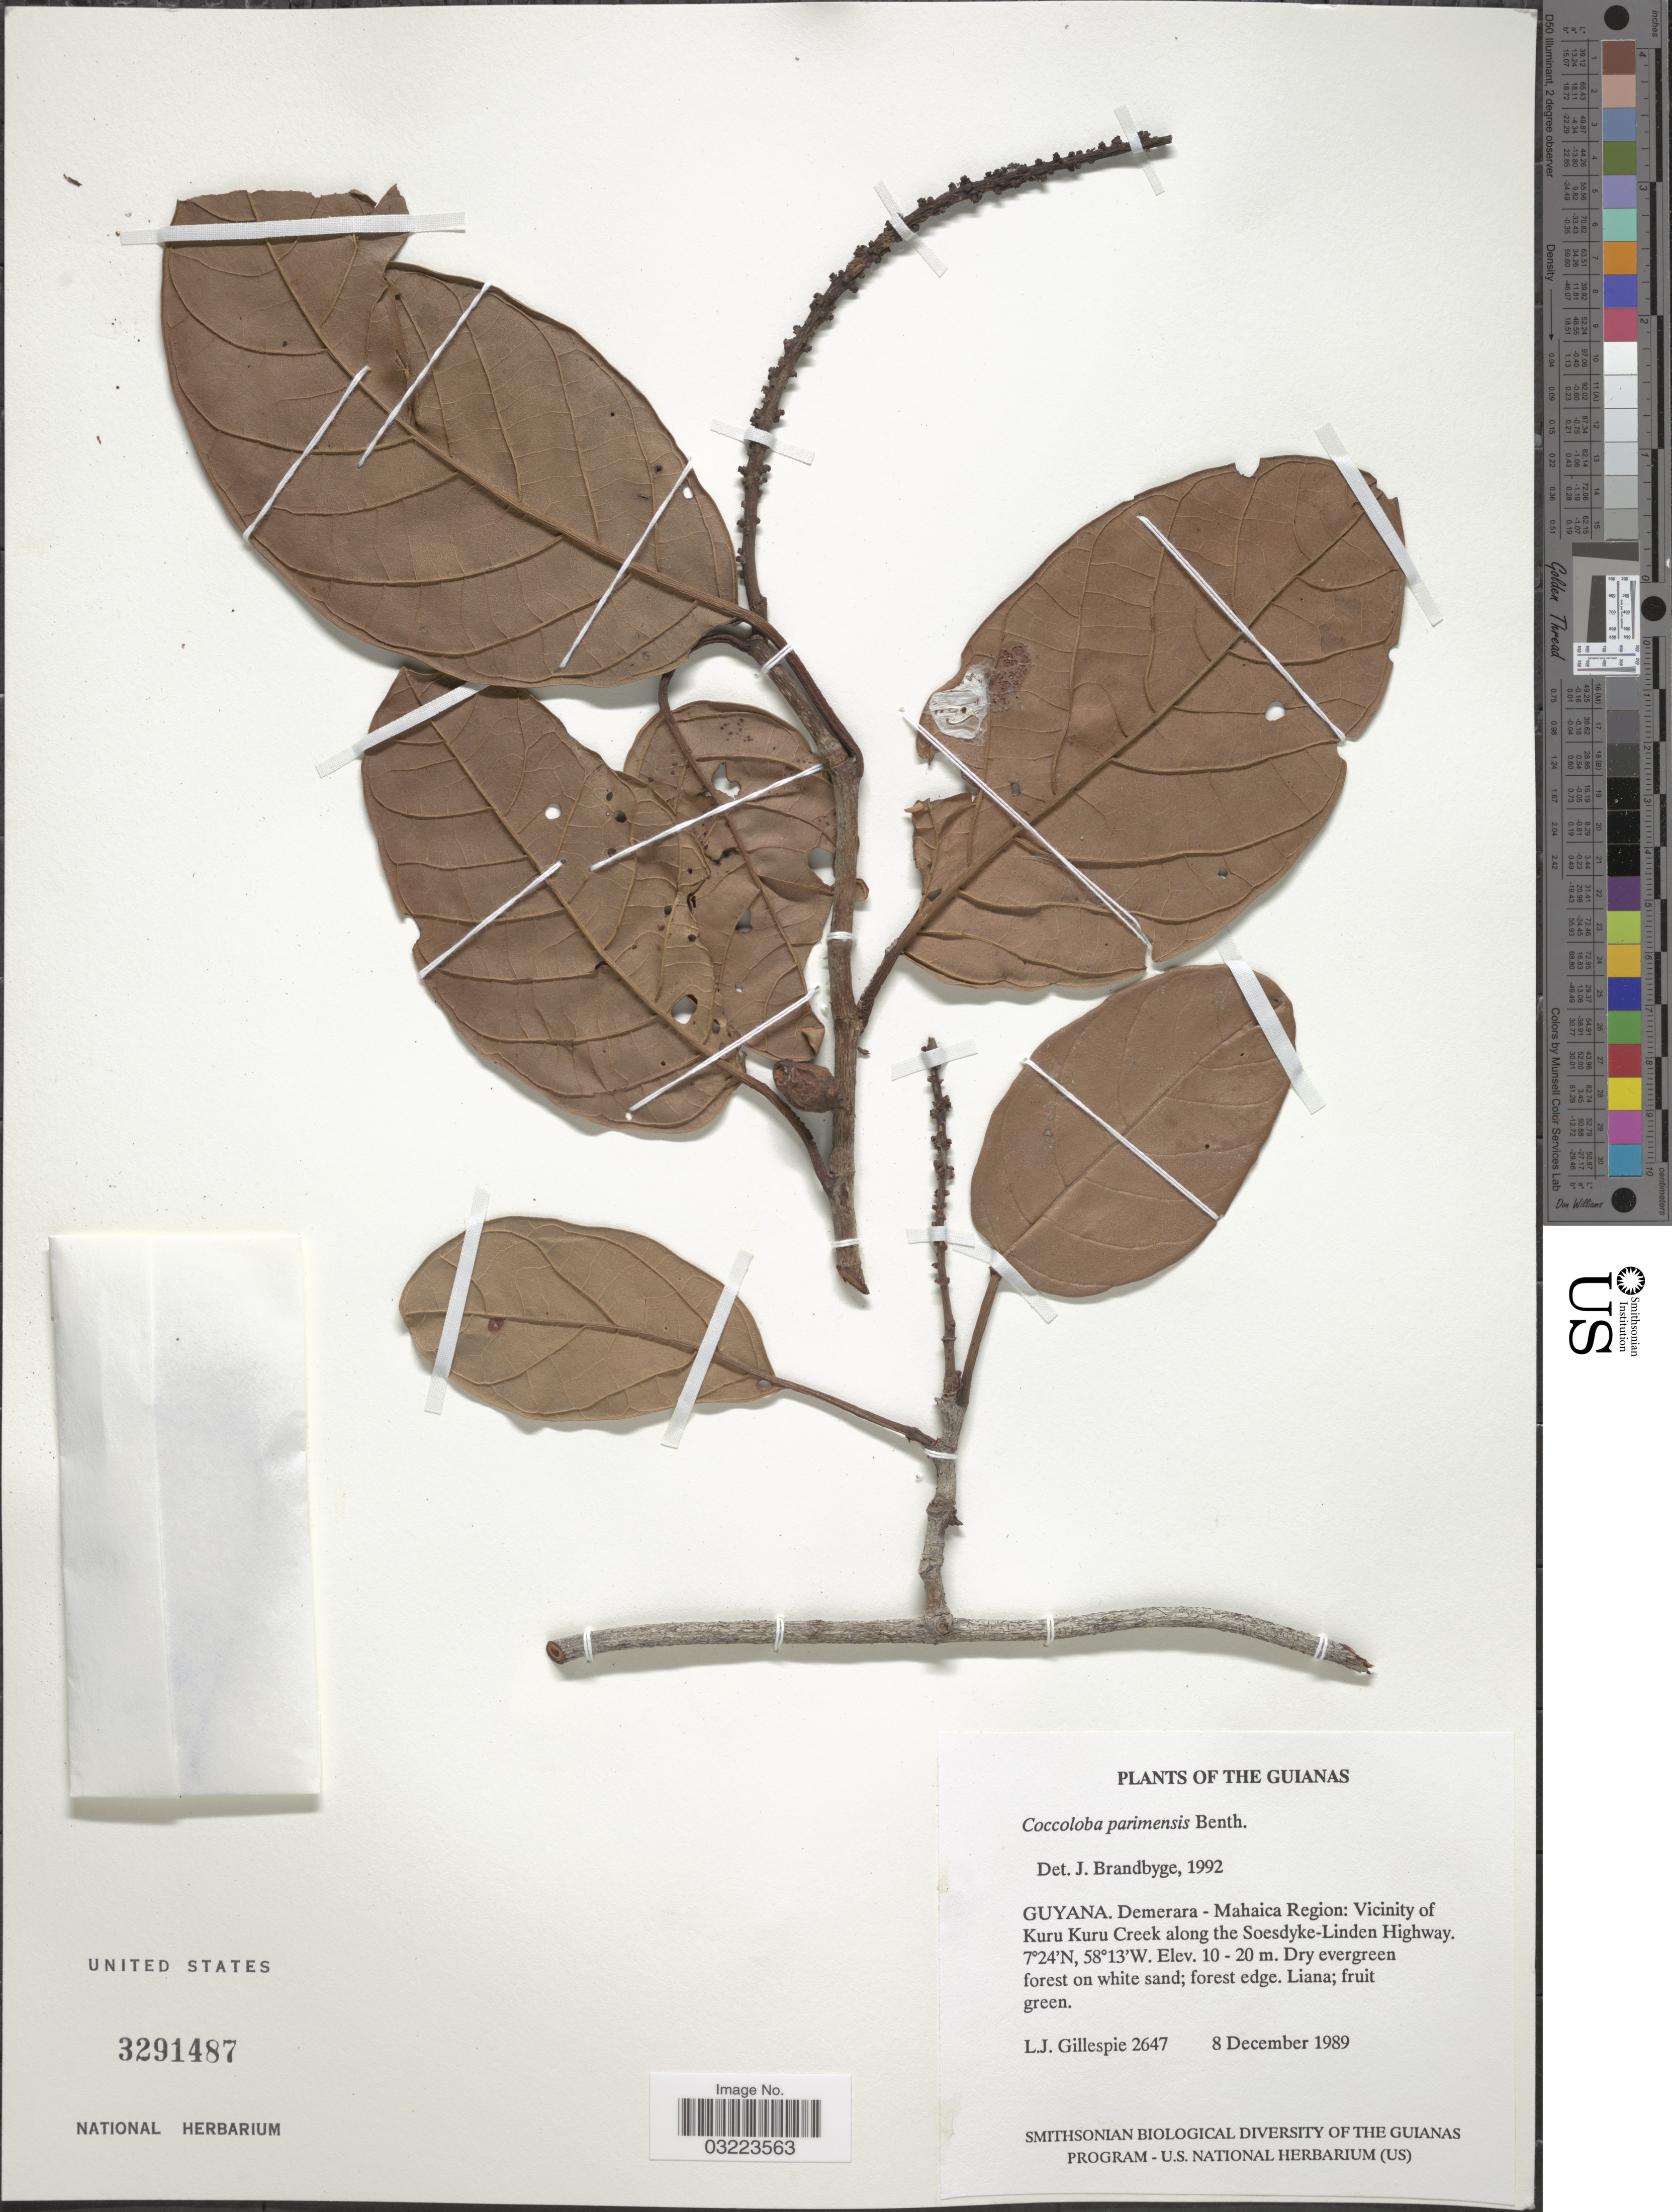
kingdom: Plantae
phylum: Tracheophyta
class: Magnoliopsida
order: Caryophyllales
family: Polygonaceae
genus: Coccoloba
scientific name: Coccoloba parimensis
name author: Benth.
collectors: L. Gillespie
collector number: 2647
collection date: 1989-12-08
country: Guyana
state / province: Demerara-Mahaica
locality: The Guianas, Demerara-Mahaica Region: Vicinity of Kuru Kuru Creek along the Soesdyke-Linden Highway.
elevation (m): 10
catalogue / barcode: US 3291487